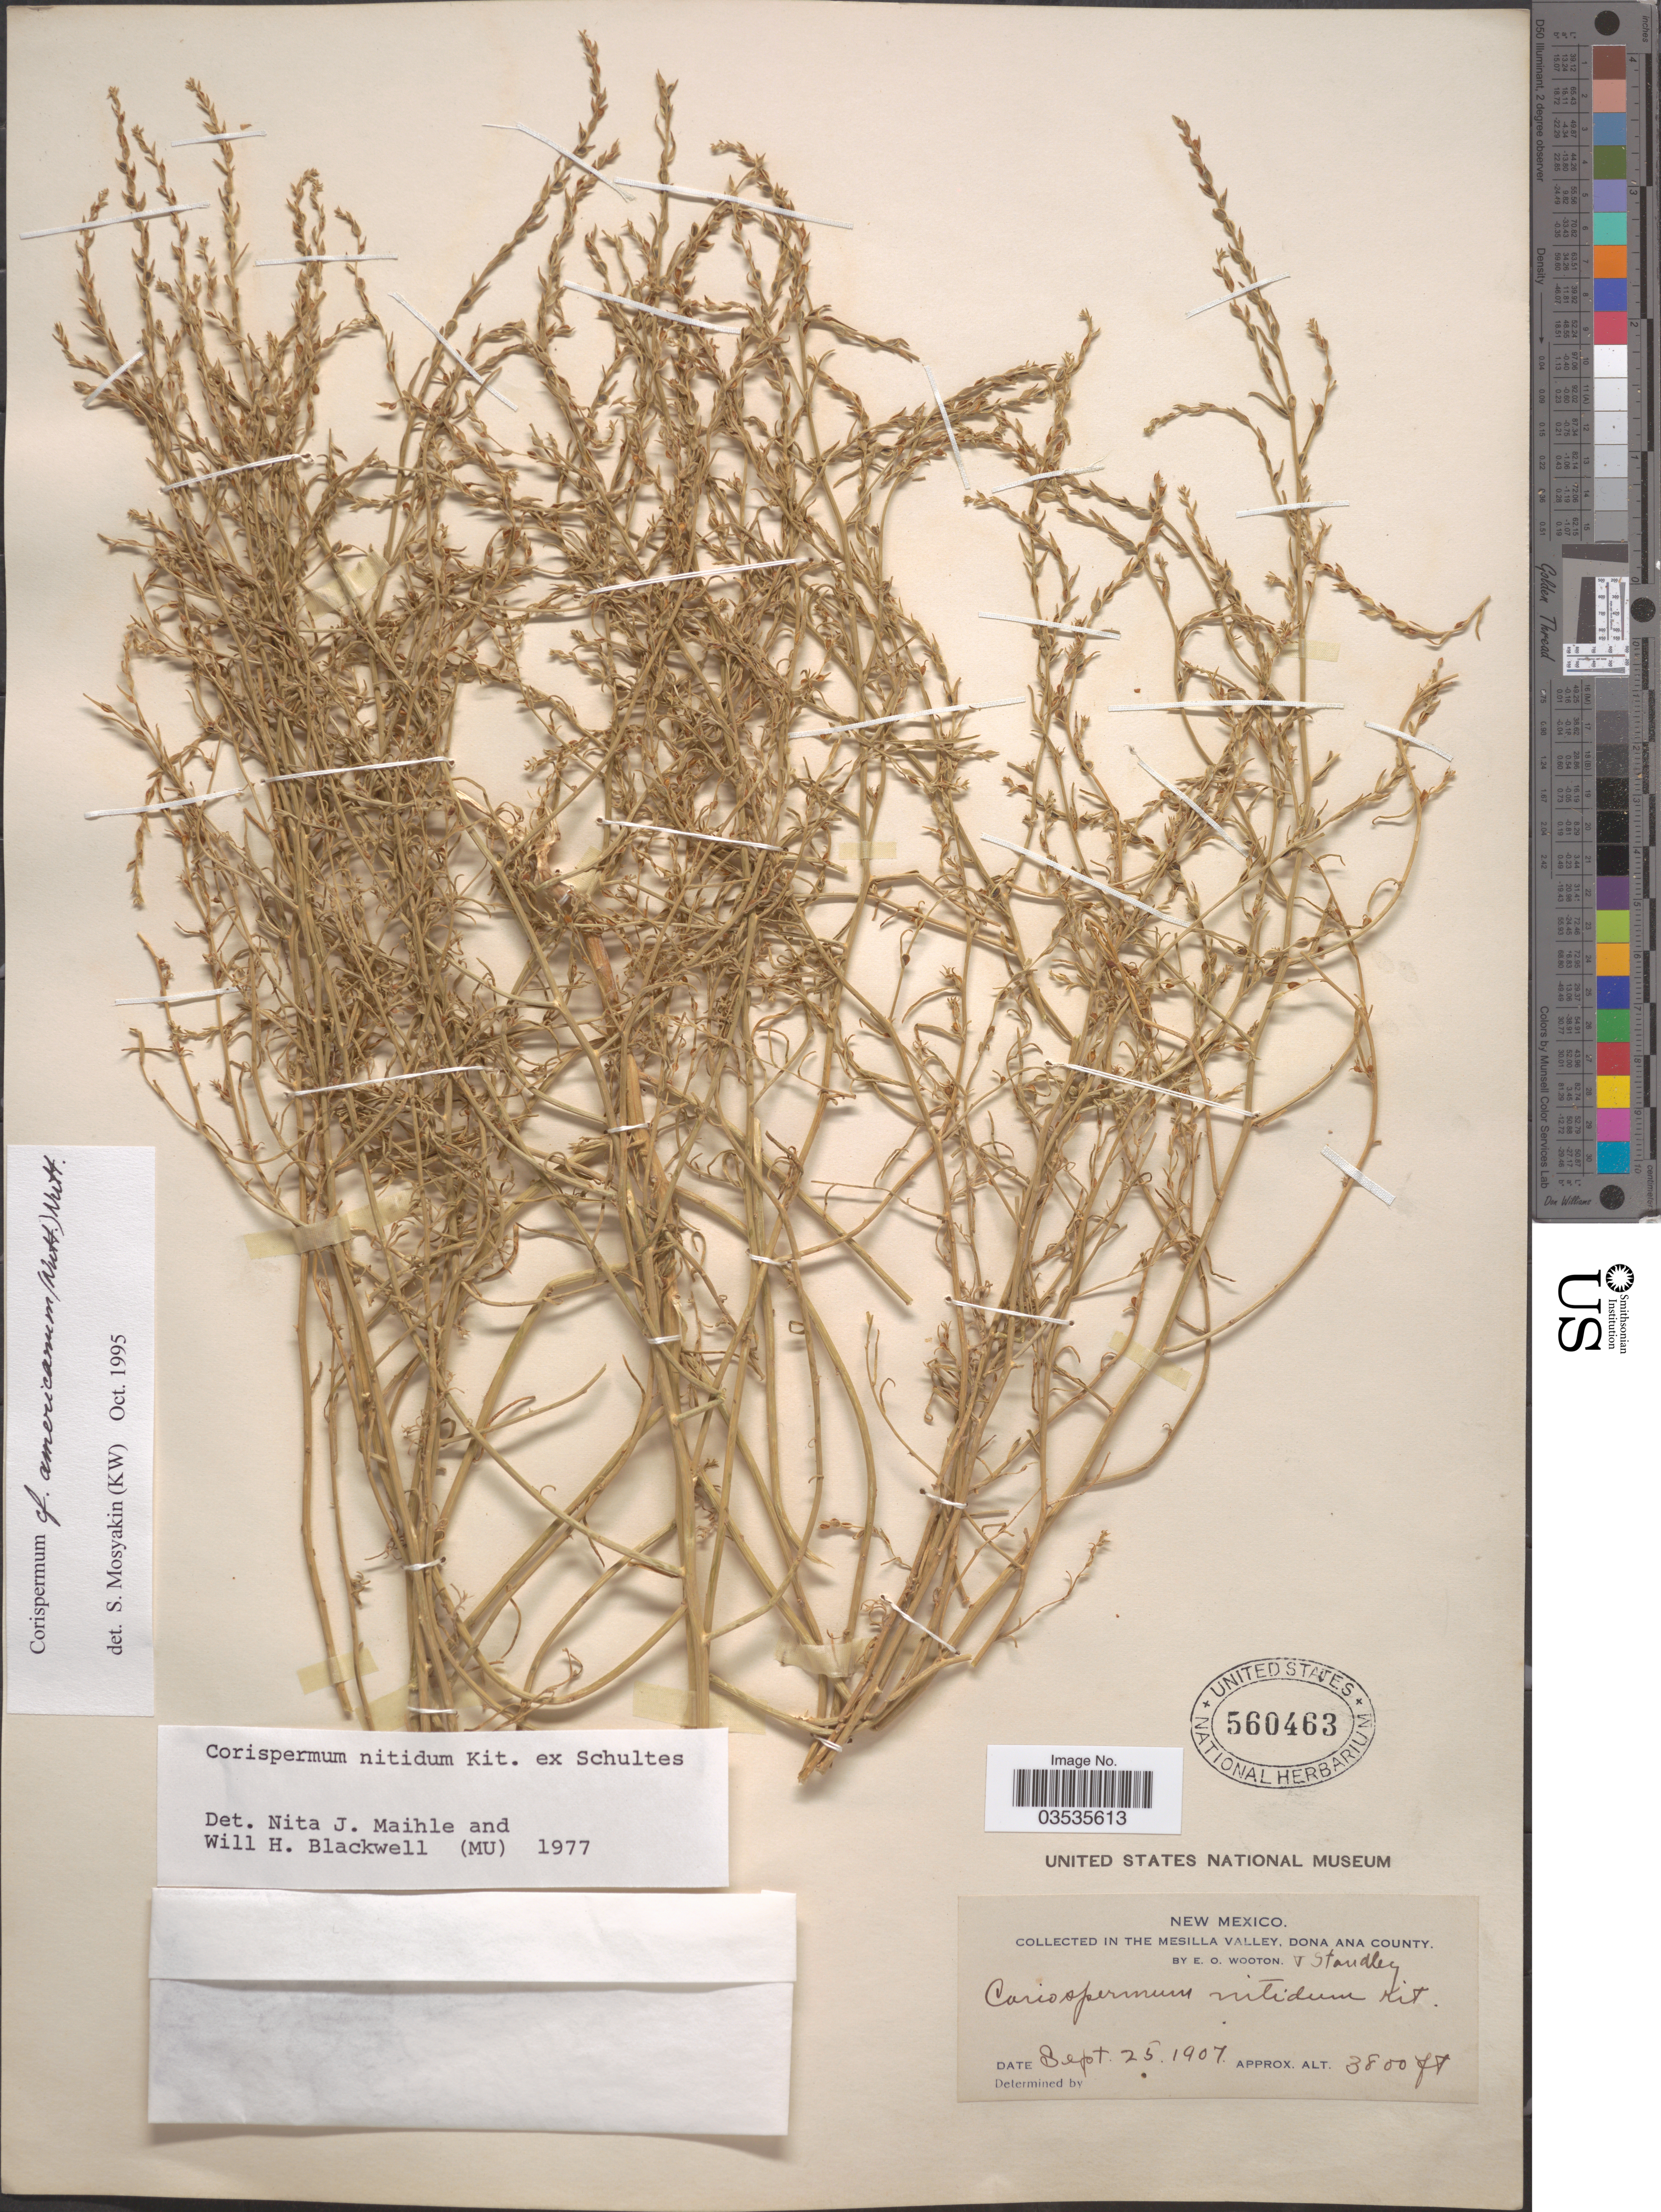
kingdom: Plantae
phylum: Tracheophyta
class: Magnoliopsida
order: Caryophyllales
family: Amaranthaceae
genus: Corispermum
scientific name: Corispermum americanum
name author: (Nutt.) Nutt.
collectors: E. O. Wooton & Standley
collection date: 1907-09-25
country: United States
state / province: New Mexico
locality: In the Mesilla Valley, Dona Ana County.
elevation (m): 1158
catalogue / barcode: US 560463